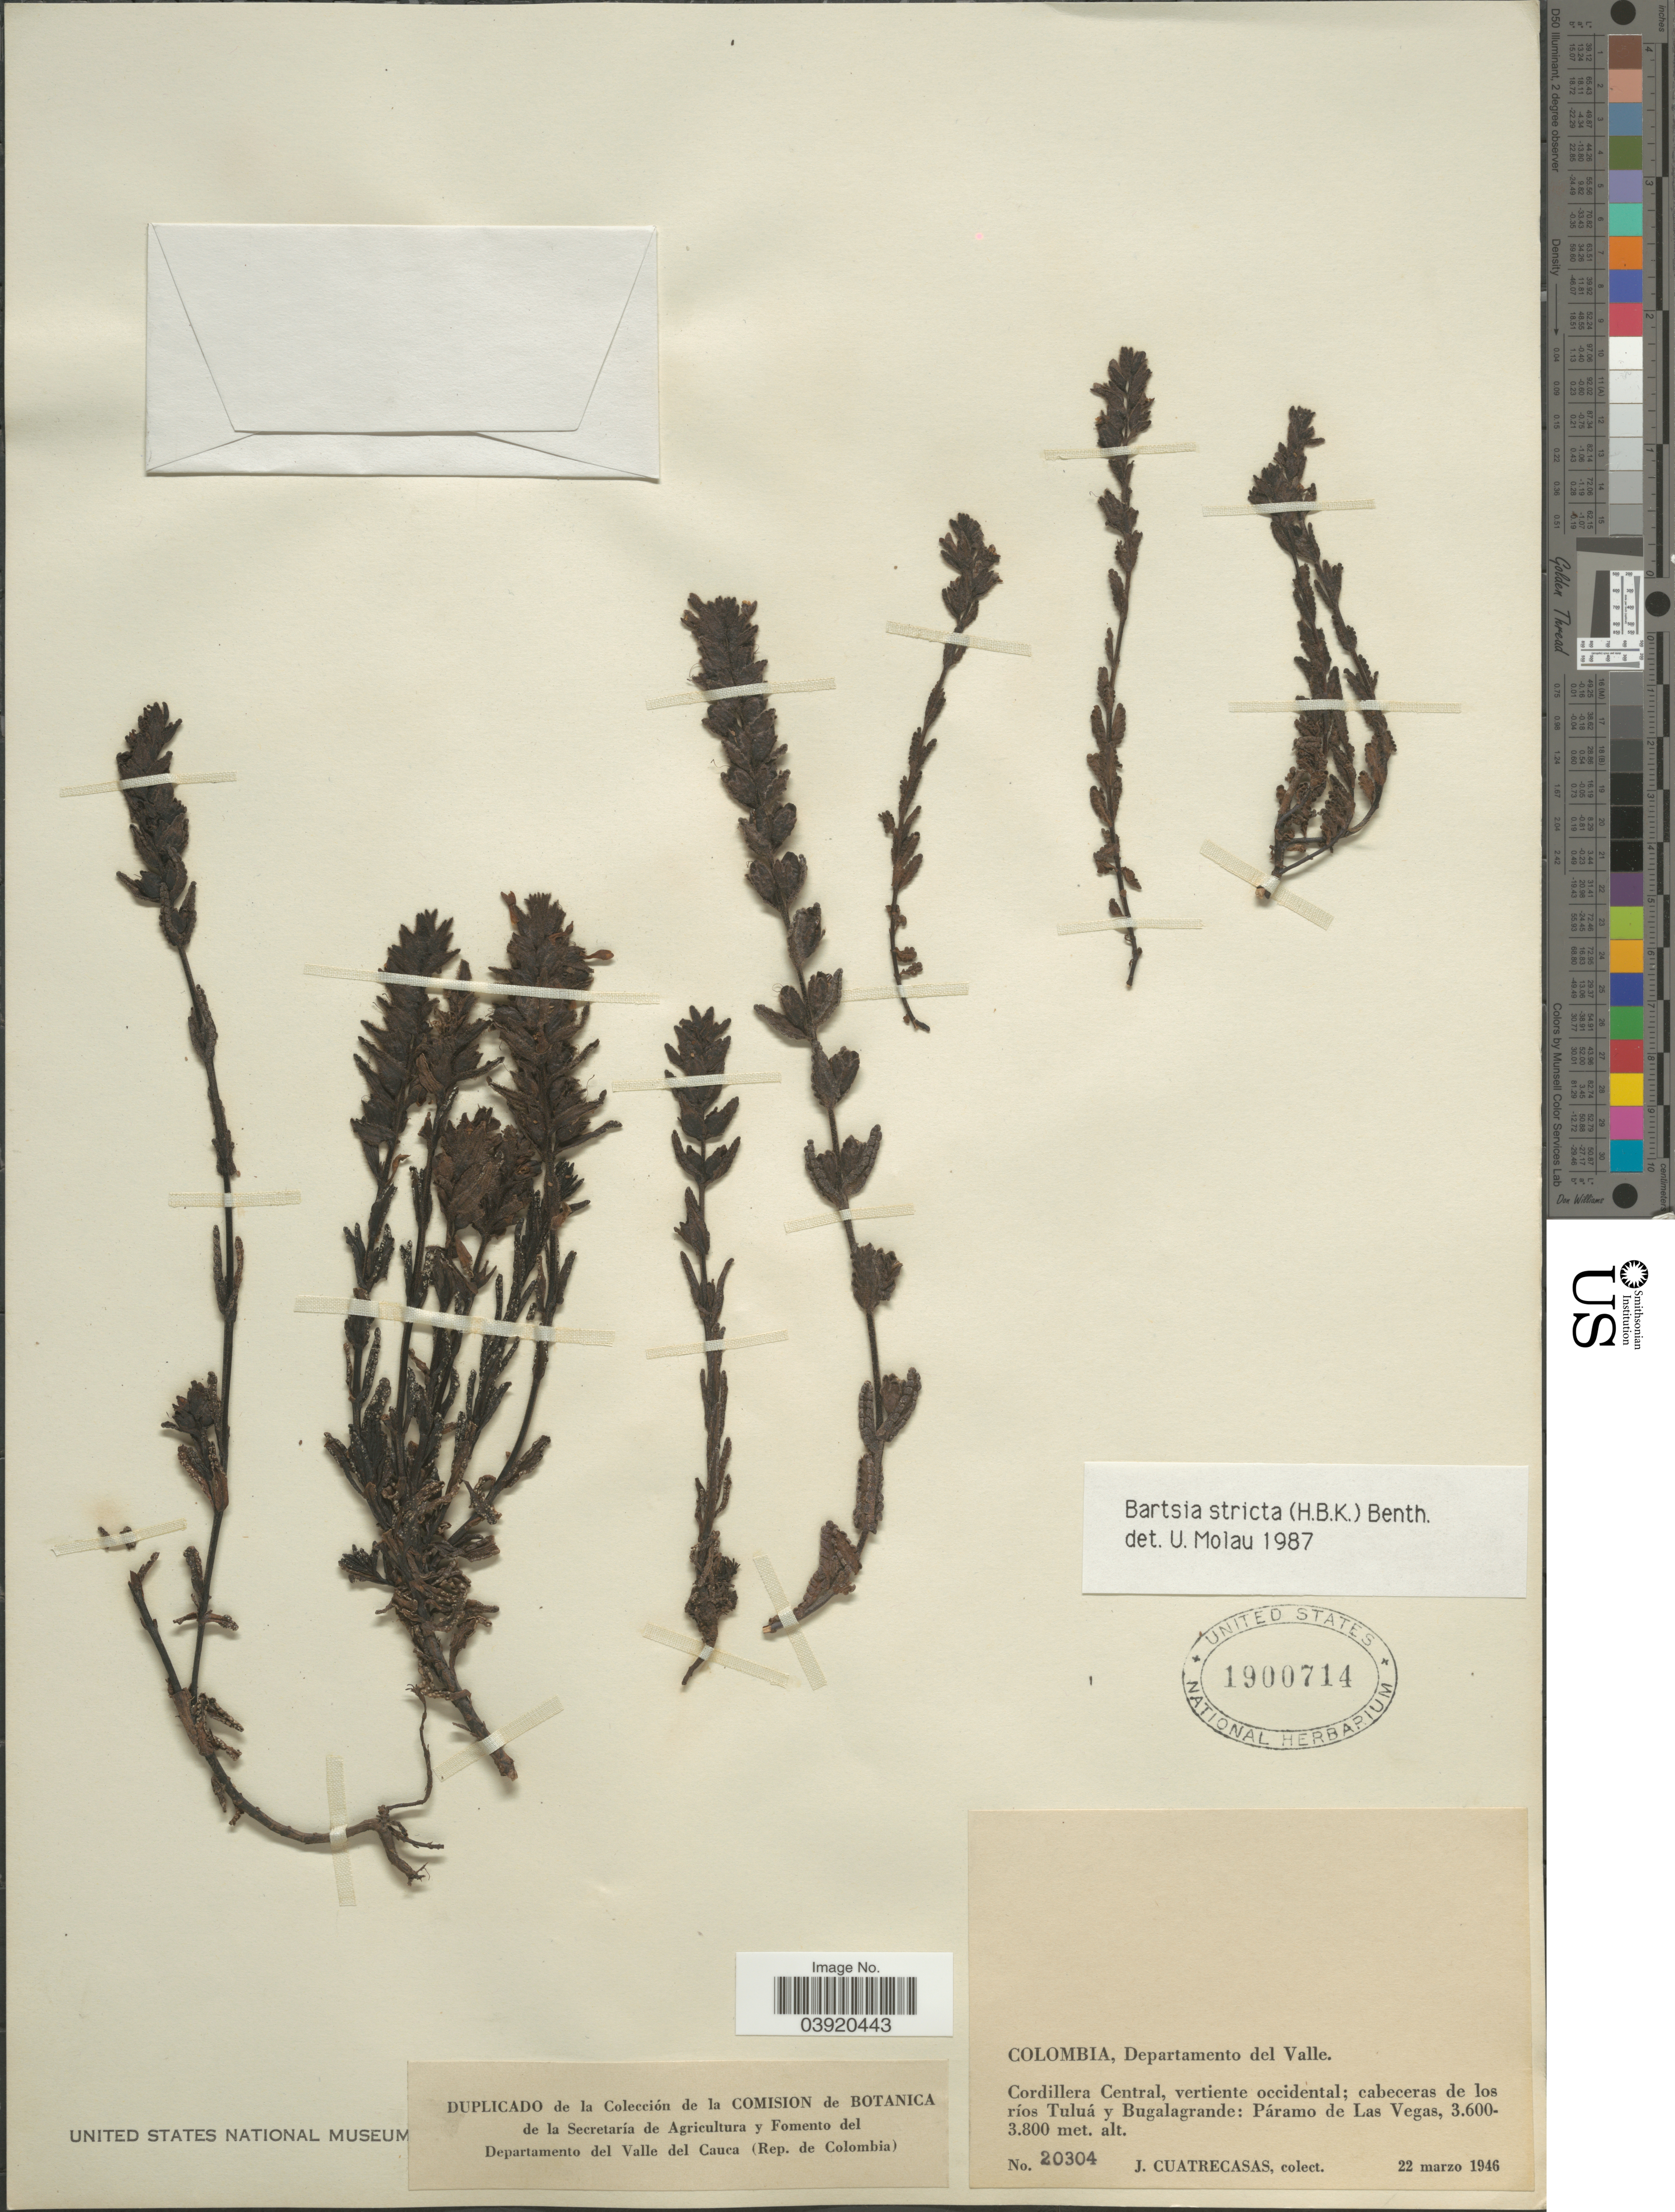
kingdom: Plantae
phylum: Tracheophyta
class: Magnoliopsida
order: Lamiales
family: Orobanchaceae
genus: Bartsia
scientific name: Bartsia stricta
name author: (Kunth) Benth.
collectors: J. Cuatrecasas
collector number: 20304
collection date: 1946-03-22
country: Colombia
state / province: Valle del Cauca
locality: Departamento del Valle. Cordillera Central, vertiente occidental; cabeceras de los ríos Tuluá y Bugalagrande: Páramo de Las Vegas.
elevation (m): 3600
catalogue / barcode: US 1900714